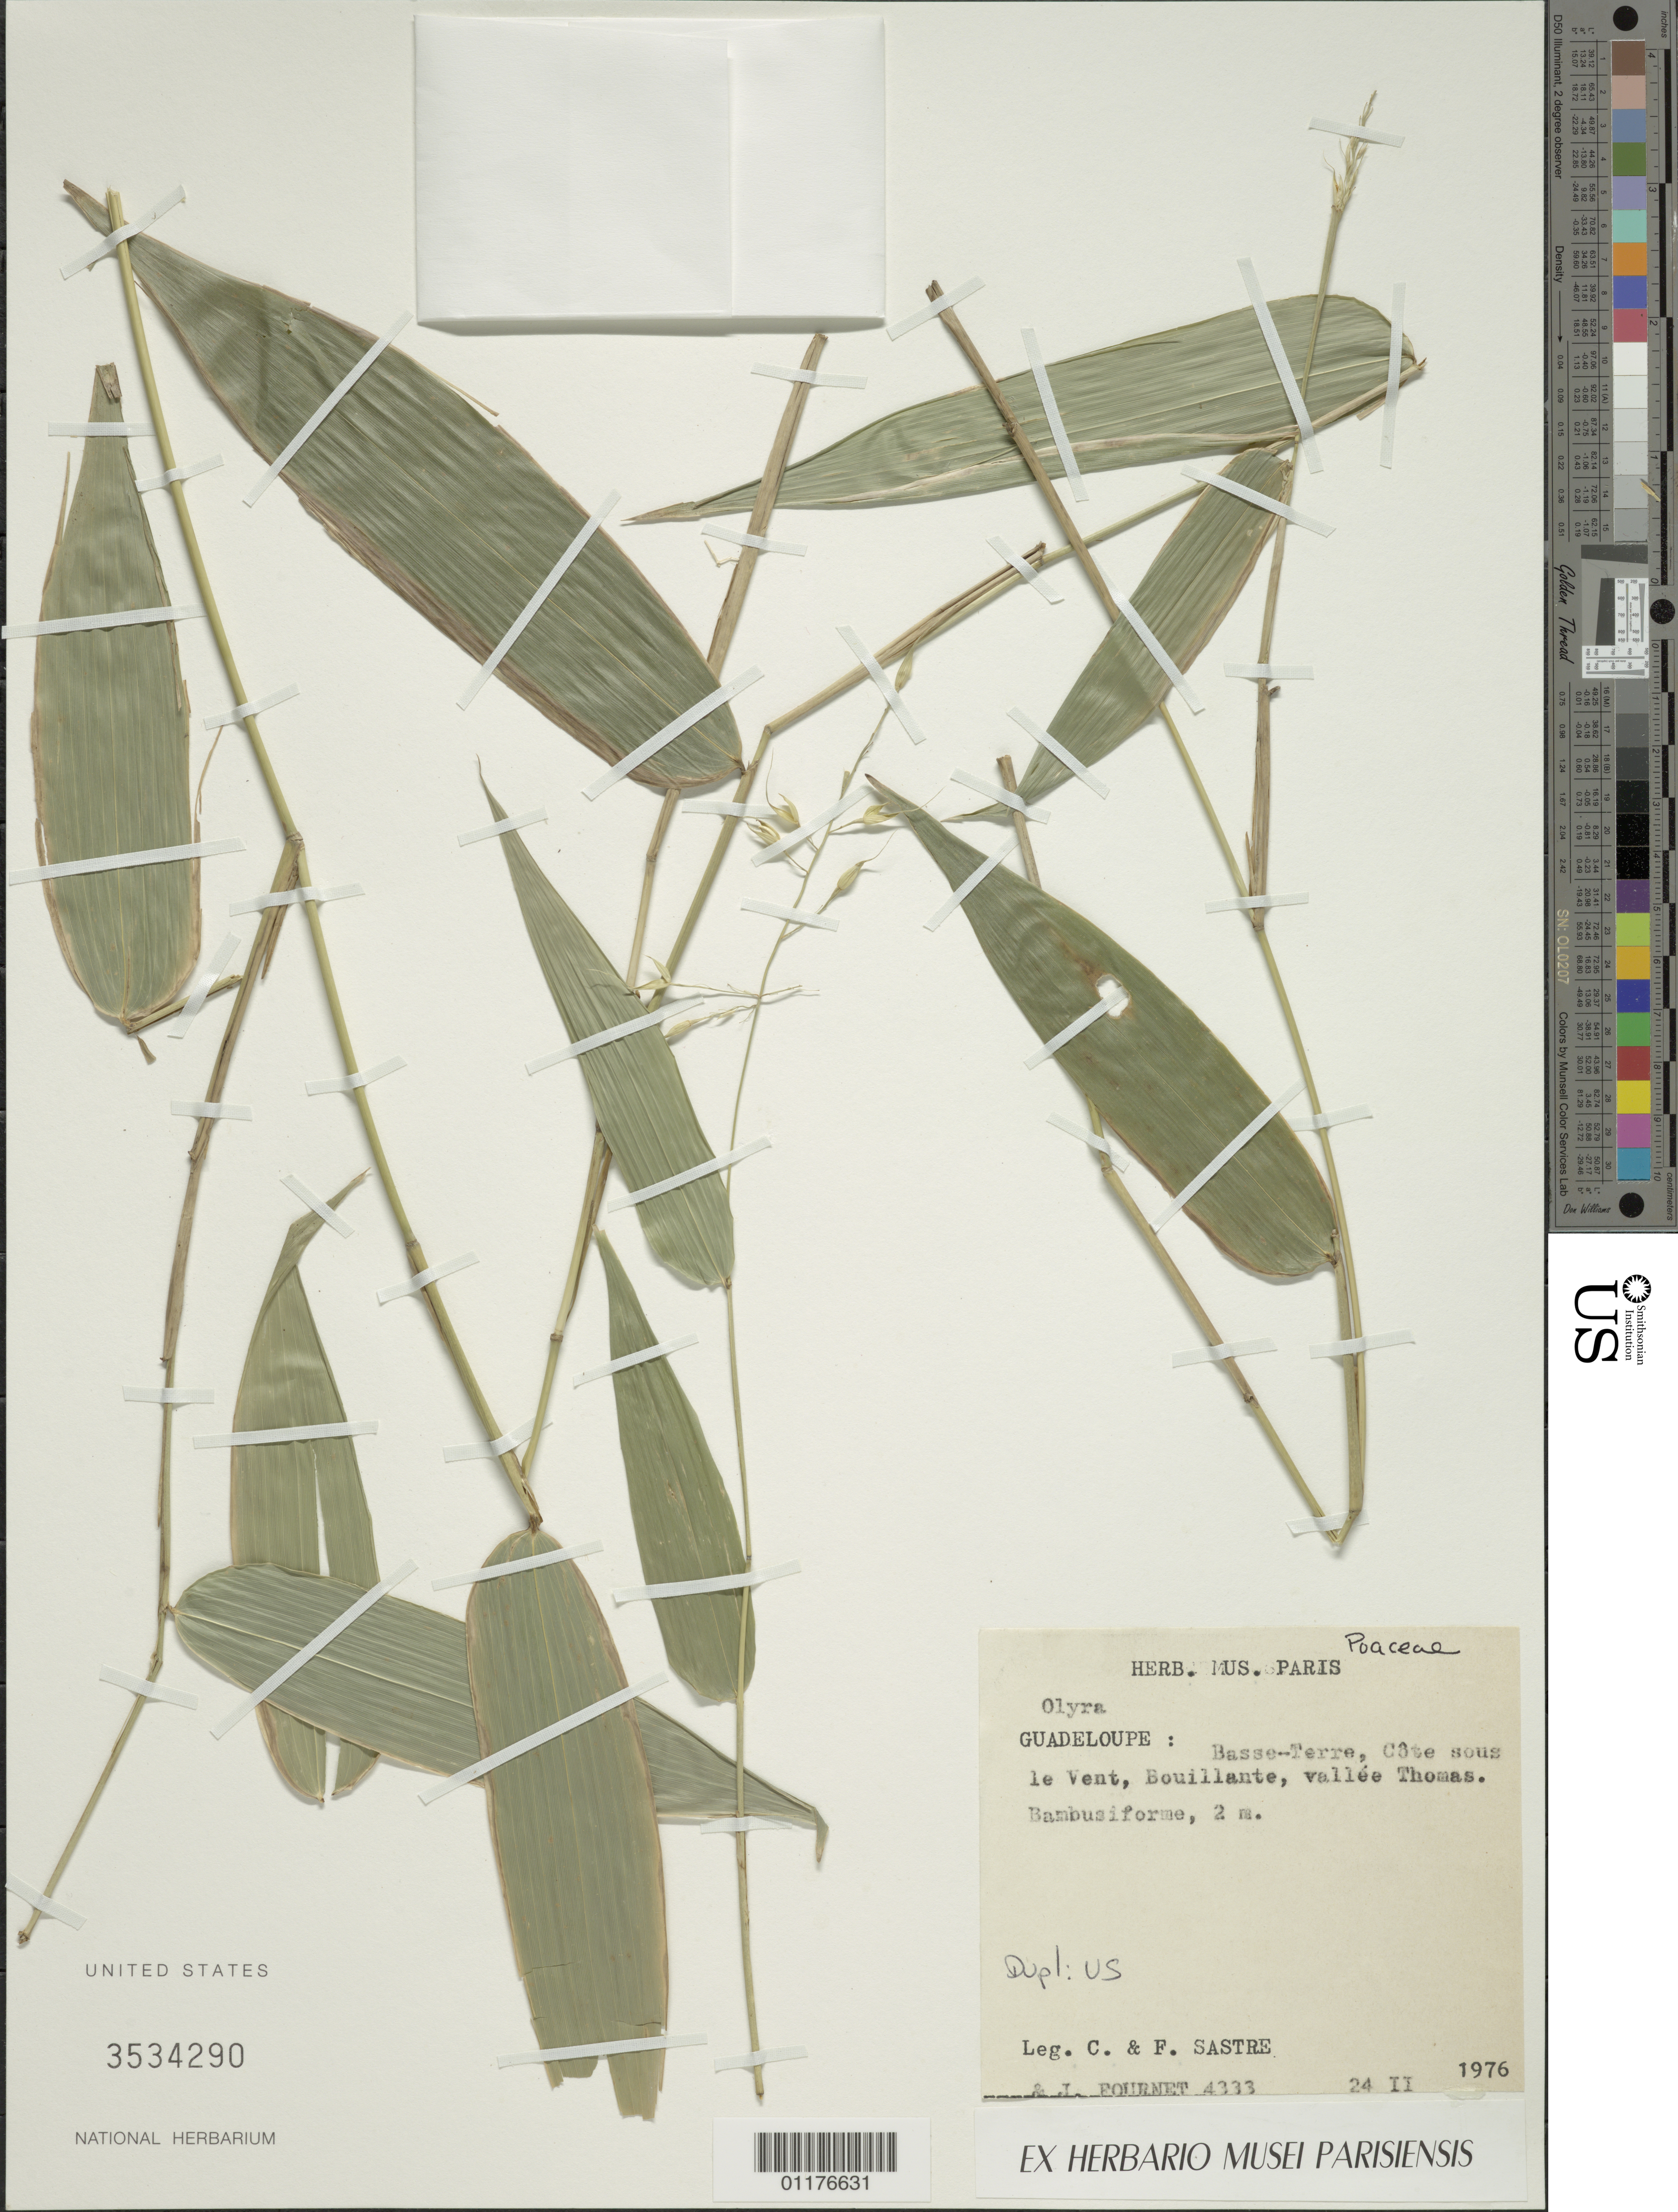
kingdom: Plantae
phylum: Tracheophyta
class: Liliopsida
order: Poales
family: Poaceae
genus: Olyra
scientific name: Olyra sp.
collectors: C. H. L. Sastre, F. Sastre & A. Fournet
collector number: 4333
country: Guadeloupe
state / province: Basse-terre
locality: Cotre sous le Vent, Bouillante, vallee Thomas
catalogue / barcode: US 3534290